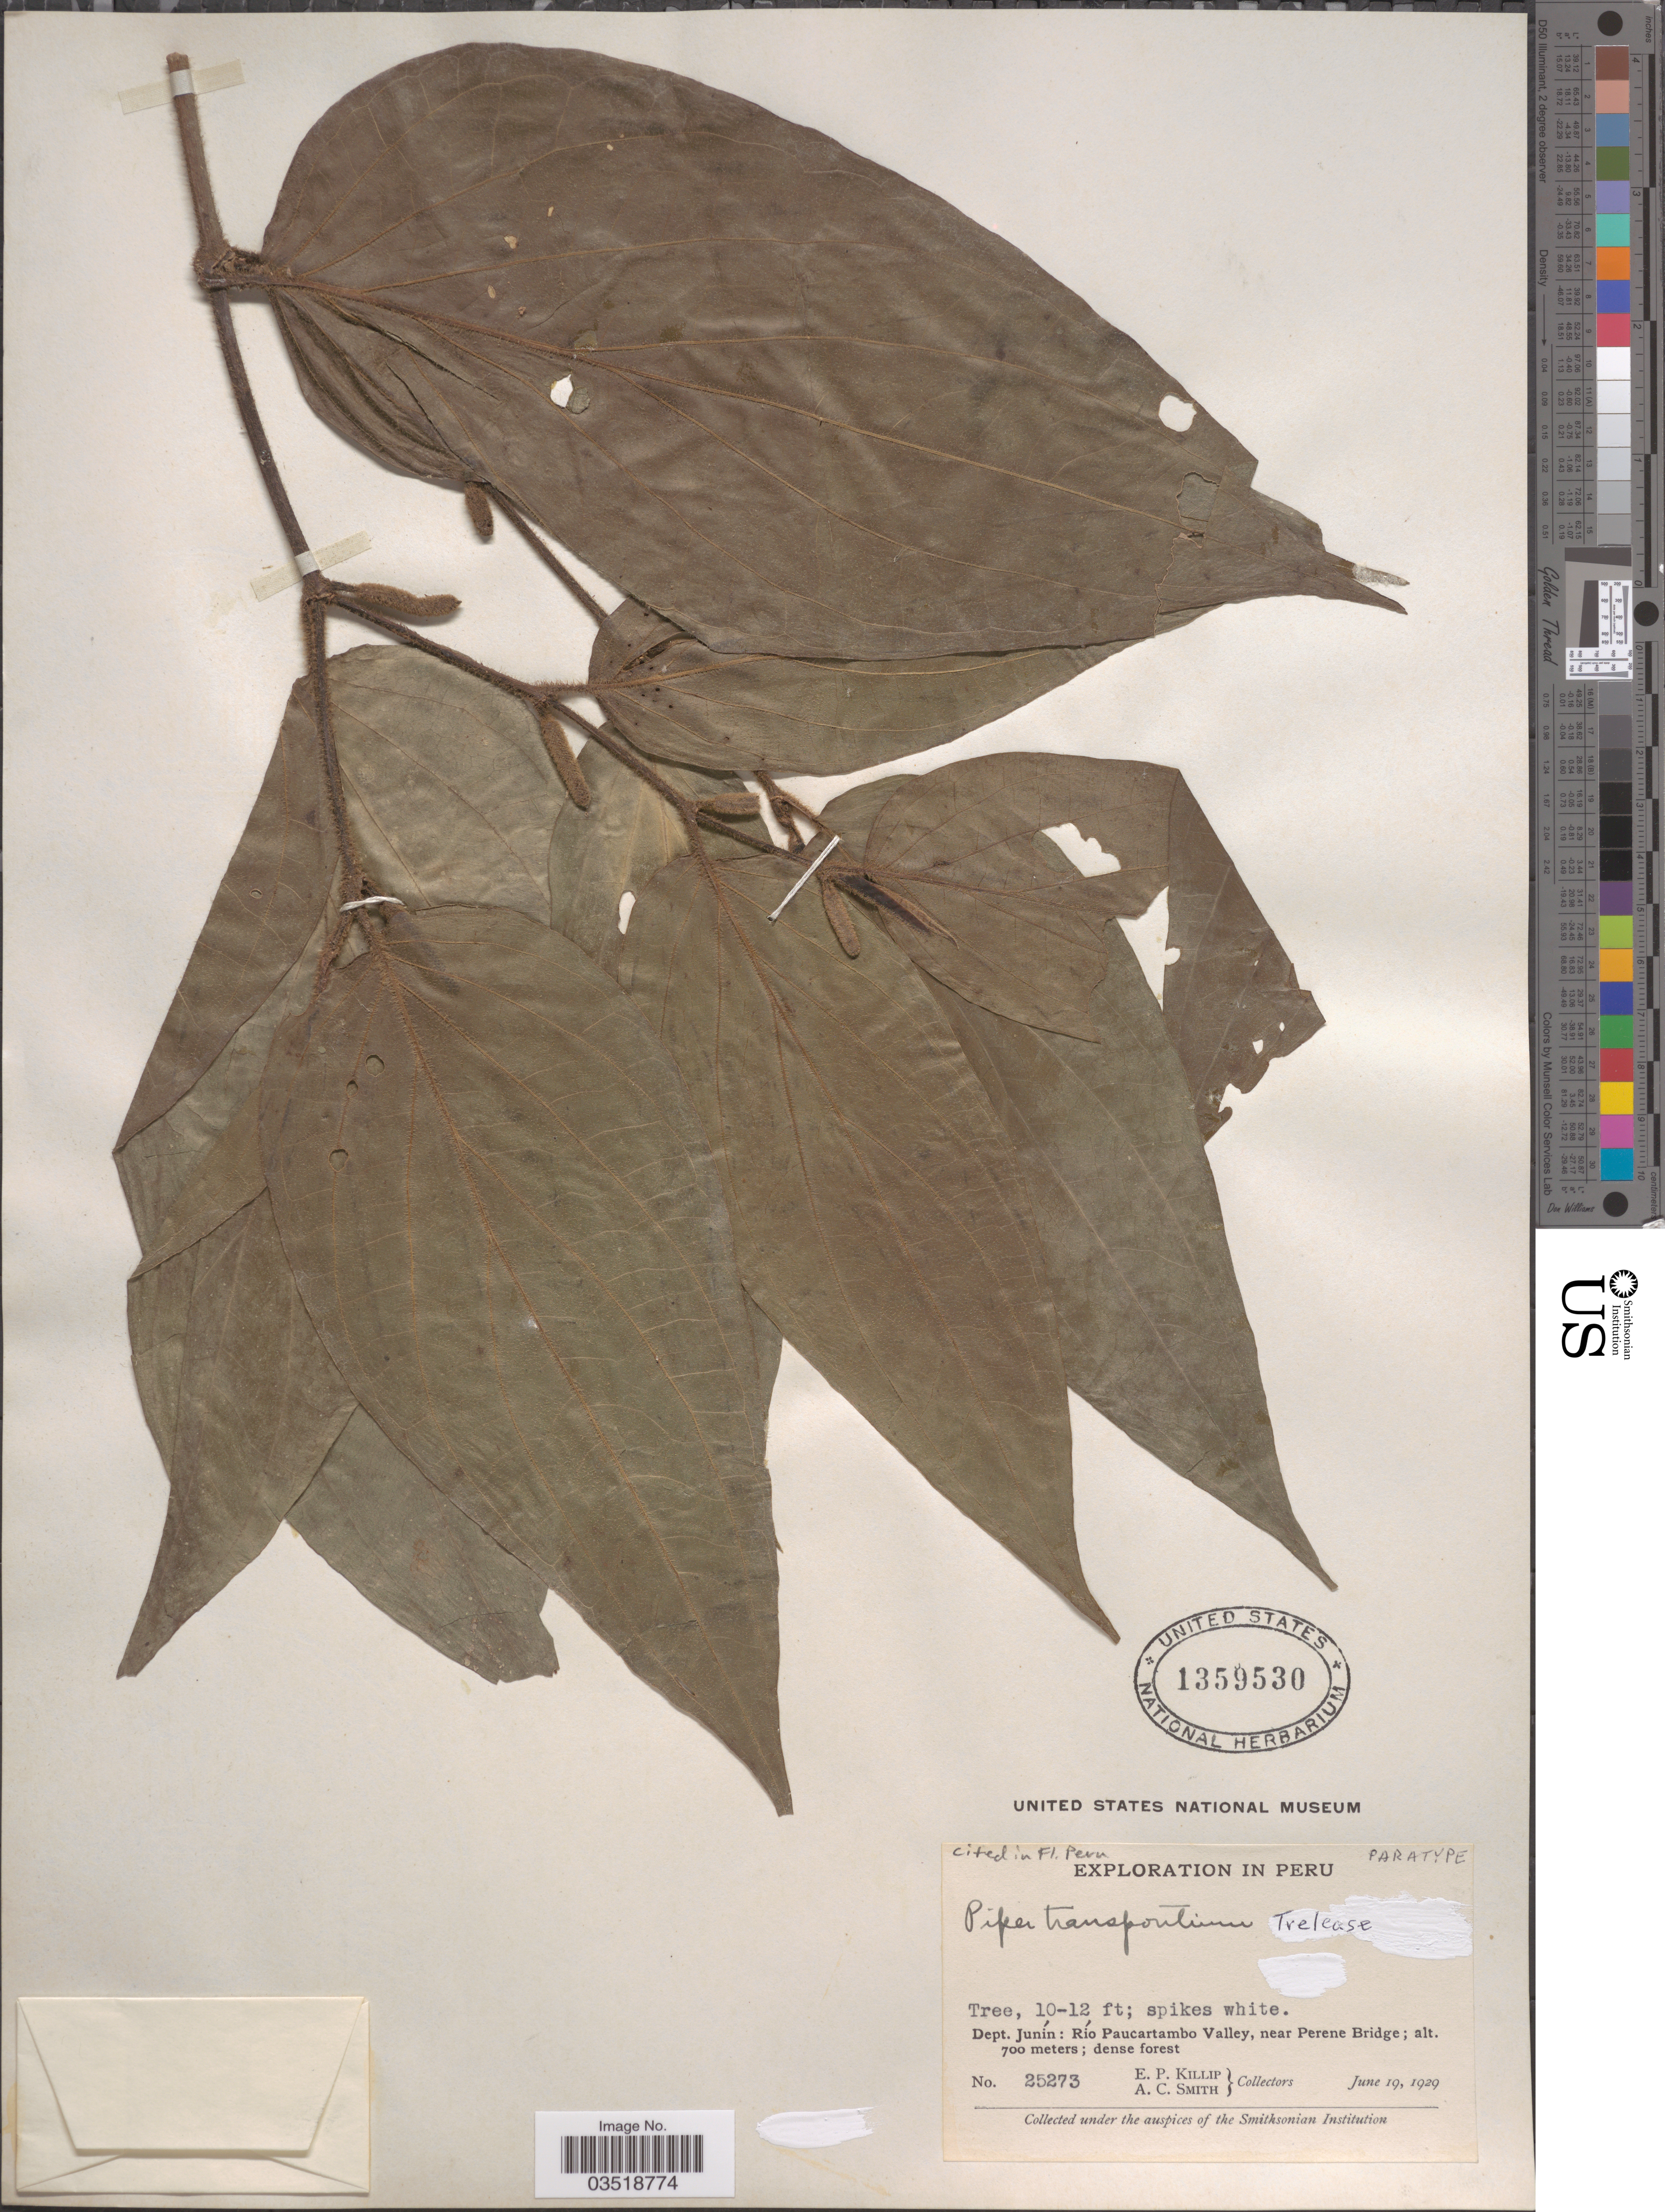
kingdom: Plantae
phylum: Tracheophyta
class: Magnoliopsida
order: Piperales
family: Piperaceae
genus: Piper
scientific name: Piper transpontinum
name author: Trel. in J.F. Macbr.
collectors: E. P. Killip & A. C. Smith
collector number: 25273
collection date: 1929-06-19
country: Peru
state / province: Junín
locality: Dept. Junín: Río Paucartambo Valley, near Perence Bridge.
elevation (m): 700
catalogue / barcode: US 1359530